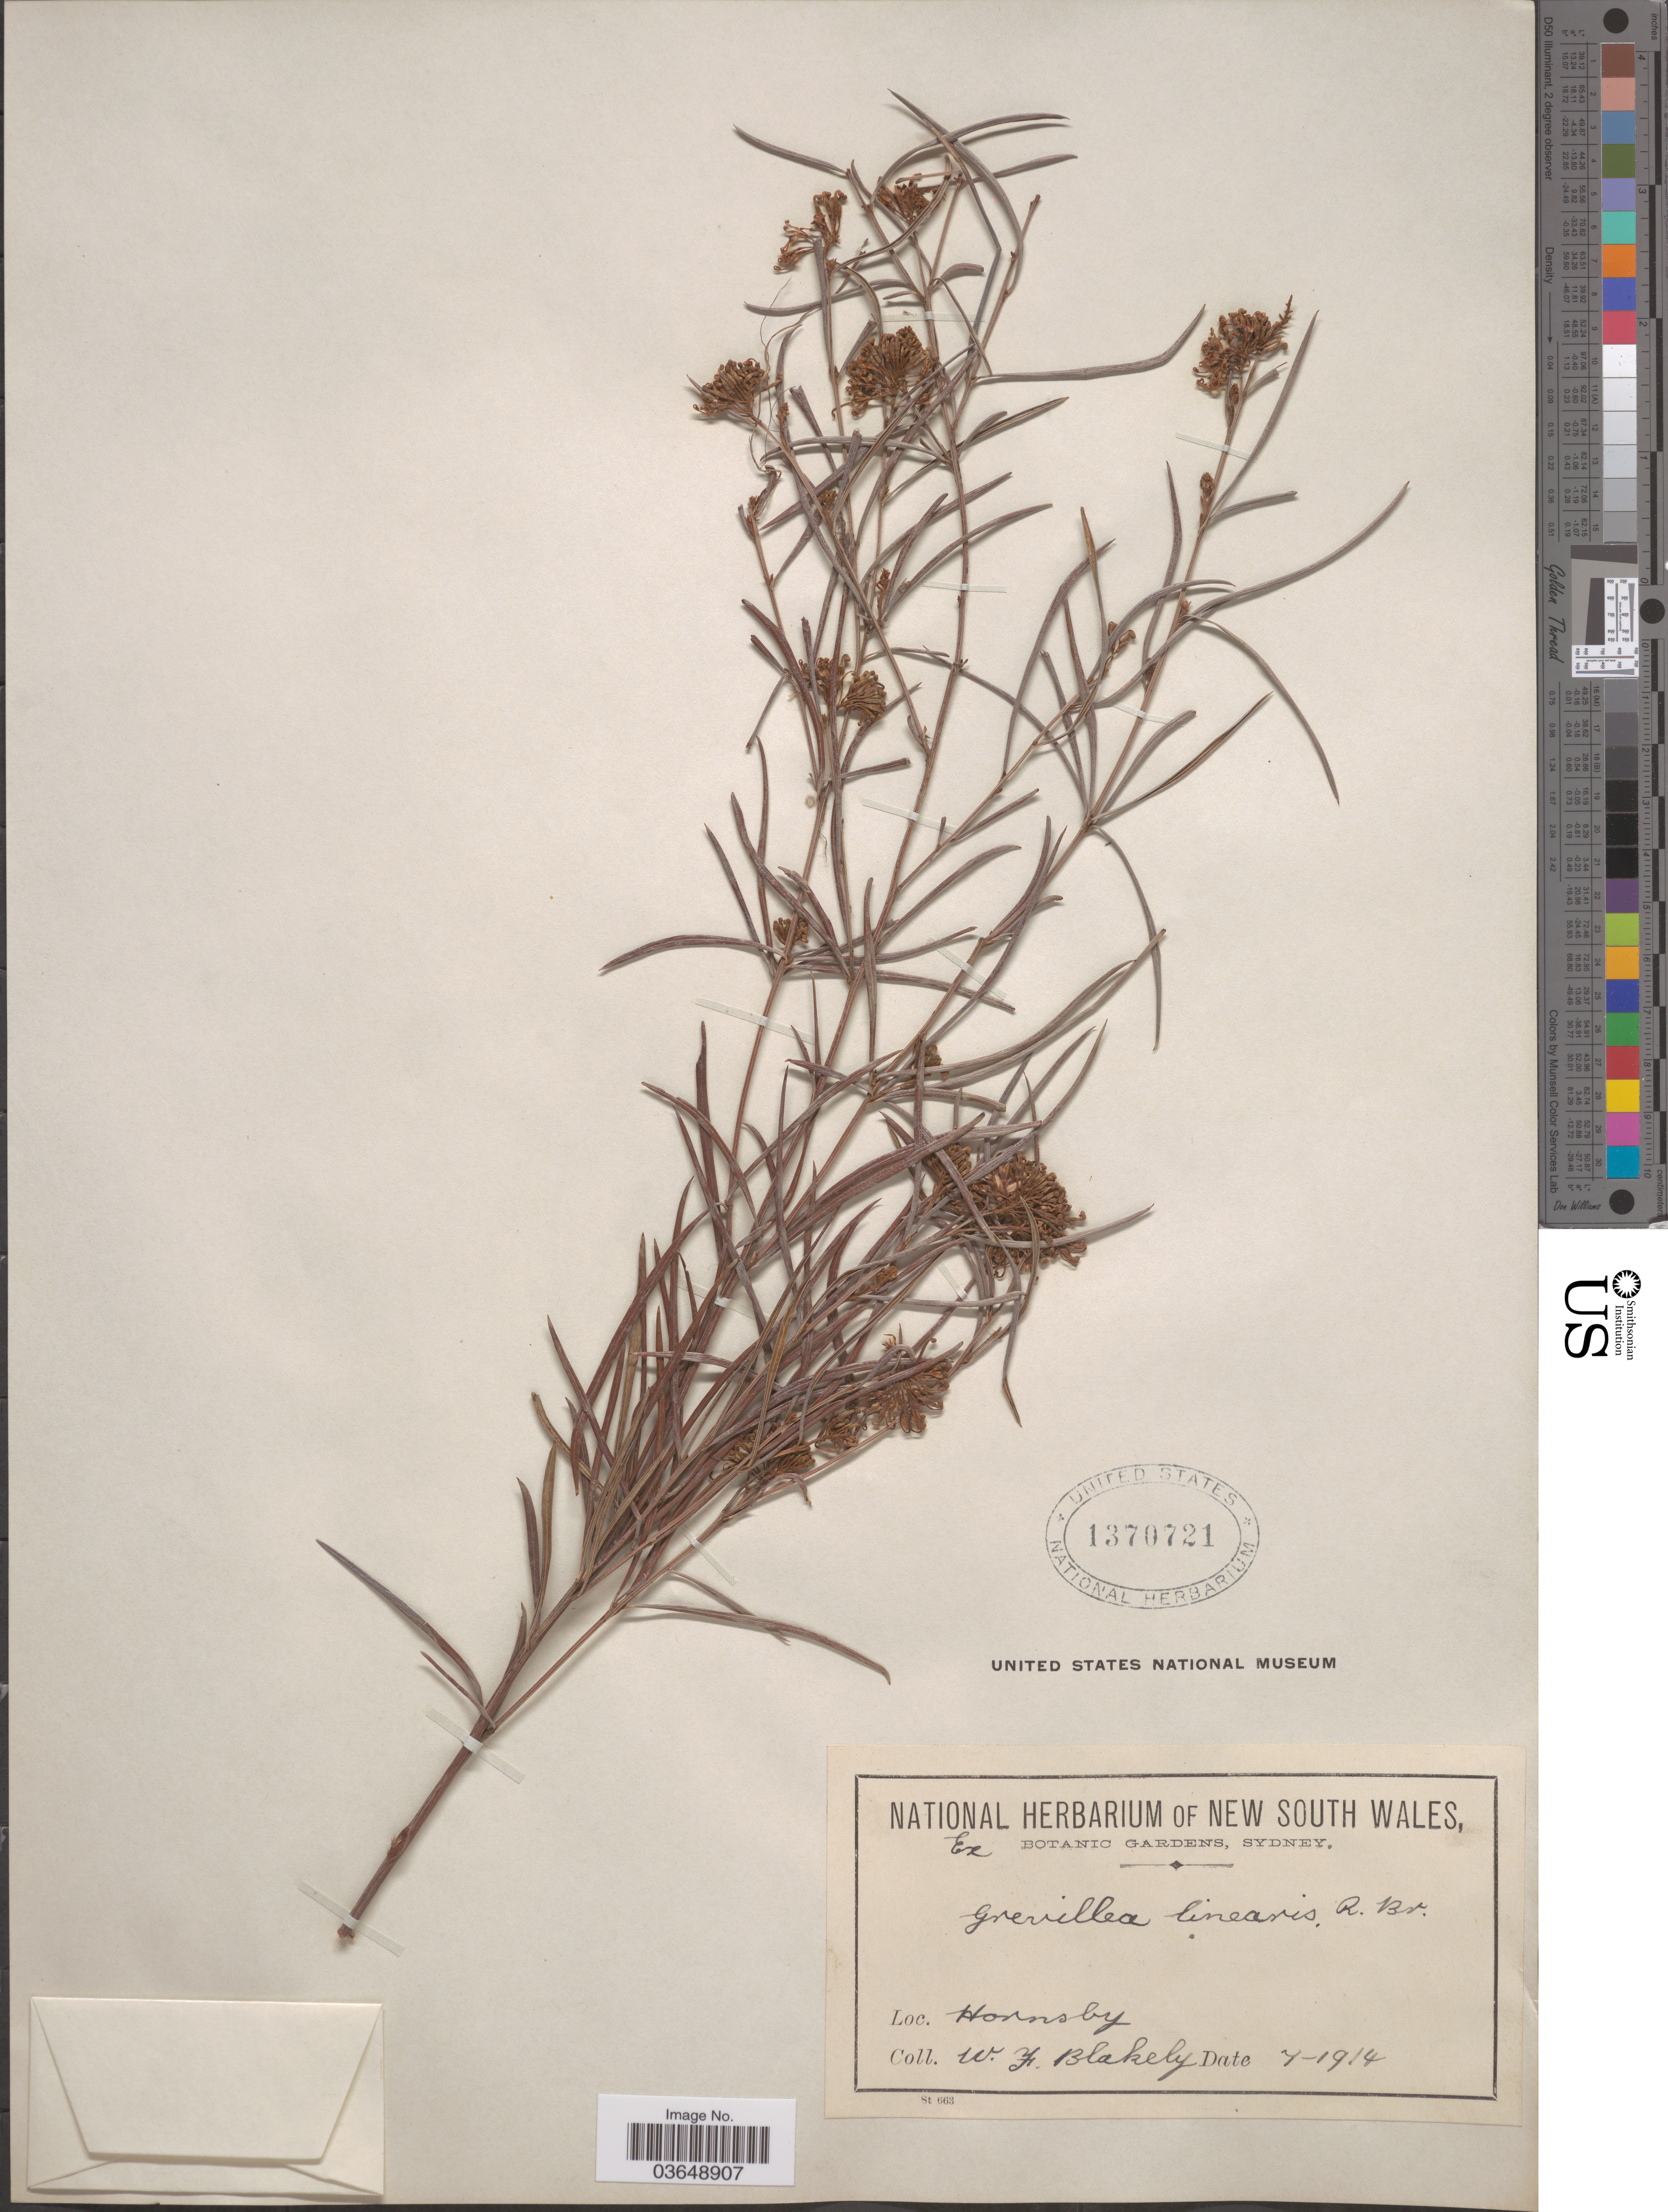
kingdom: Plantae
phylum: Tracheophyta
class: Magnoliopsida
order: Proteales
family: Proteaceae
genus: Grevillea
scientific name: Grevillea linearis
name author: (Andrews) R. Br.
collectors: W. Blakely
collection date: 1914-07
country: Australia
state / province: New South Wales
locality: Hornsby.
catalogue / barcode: US 1370721